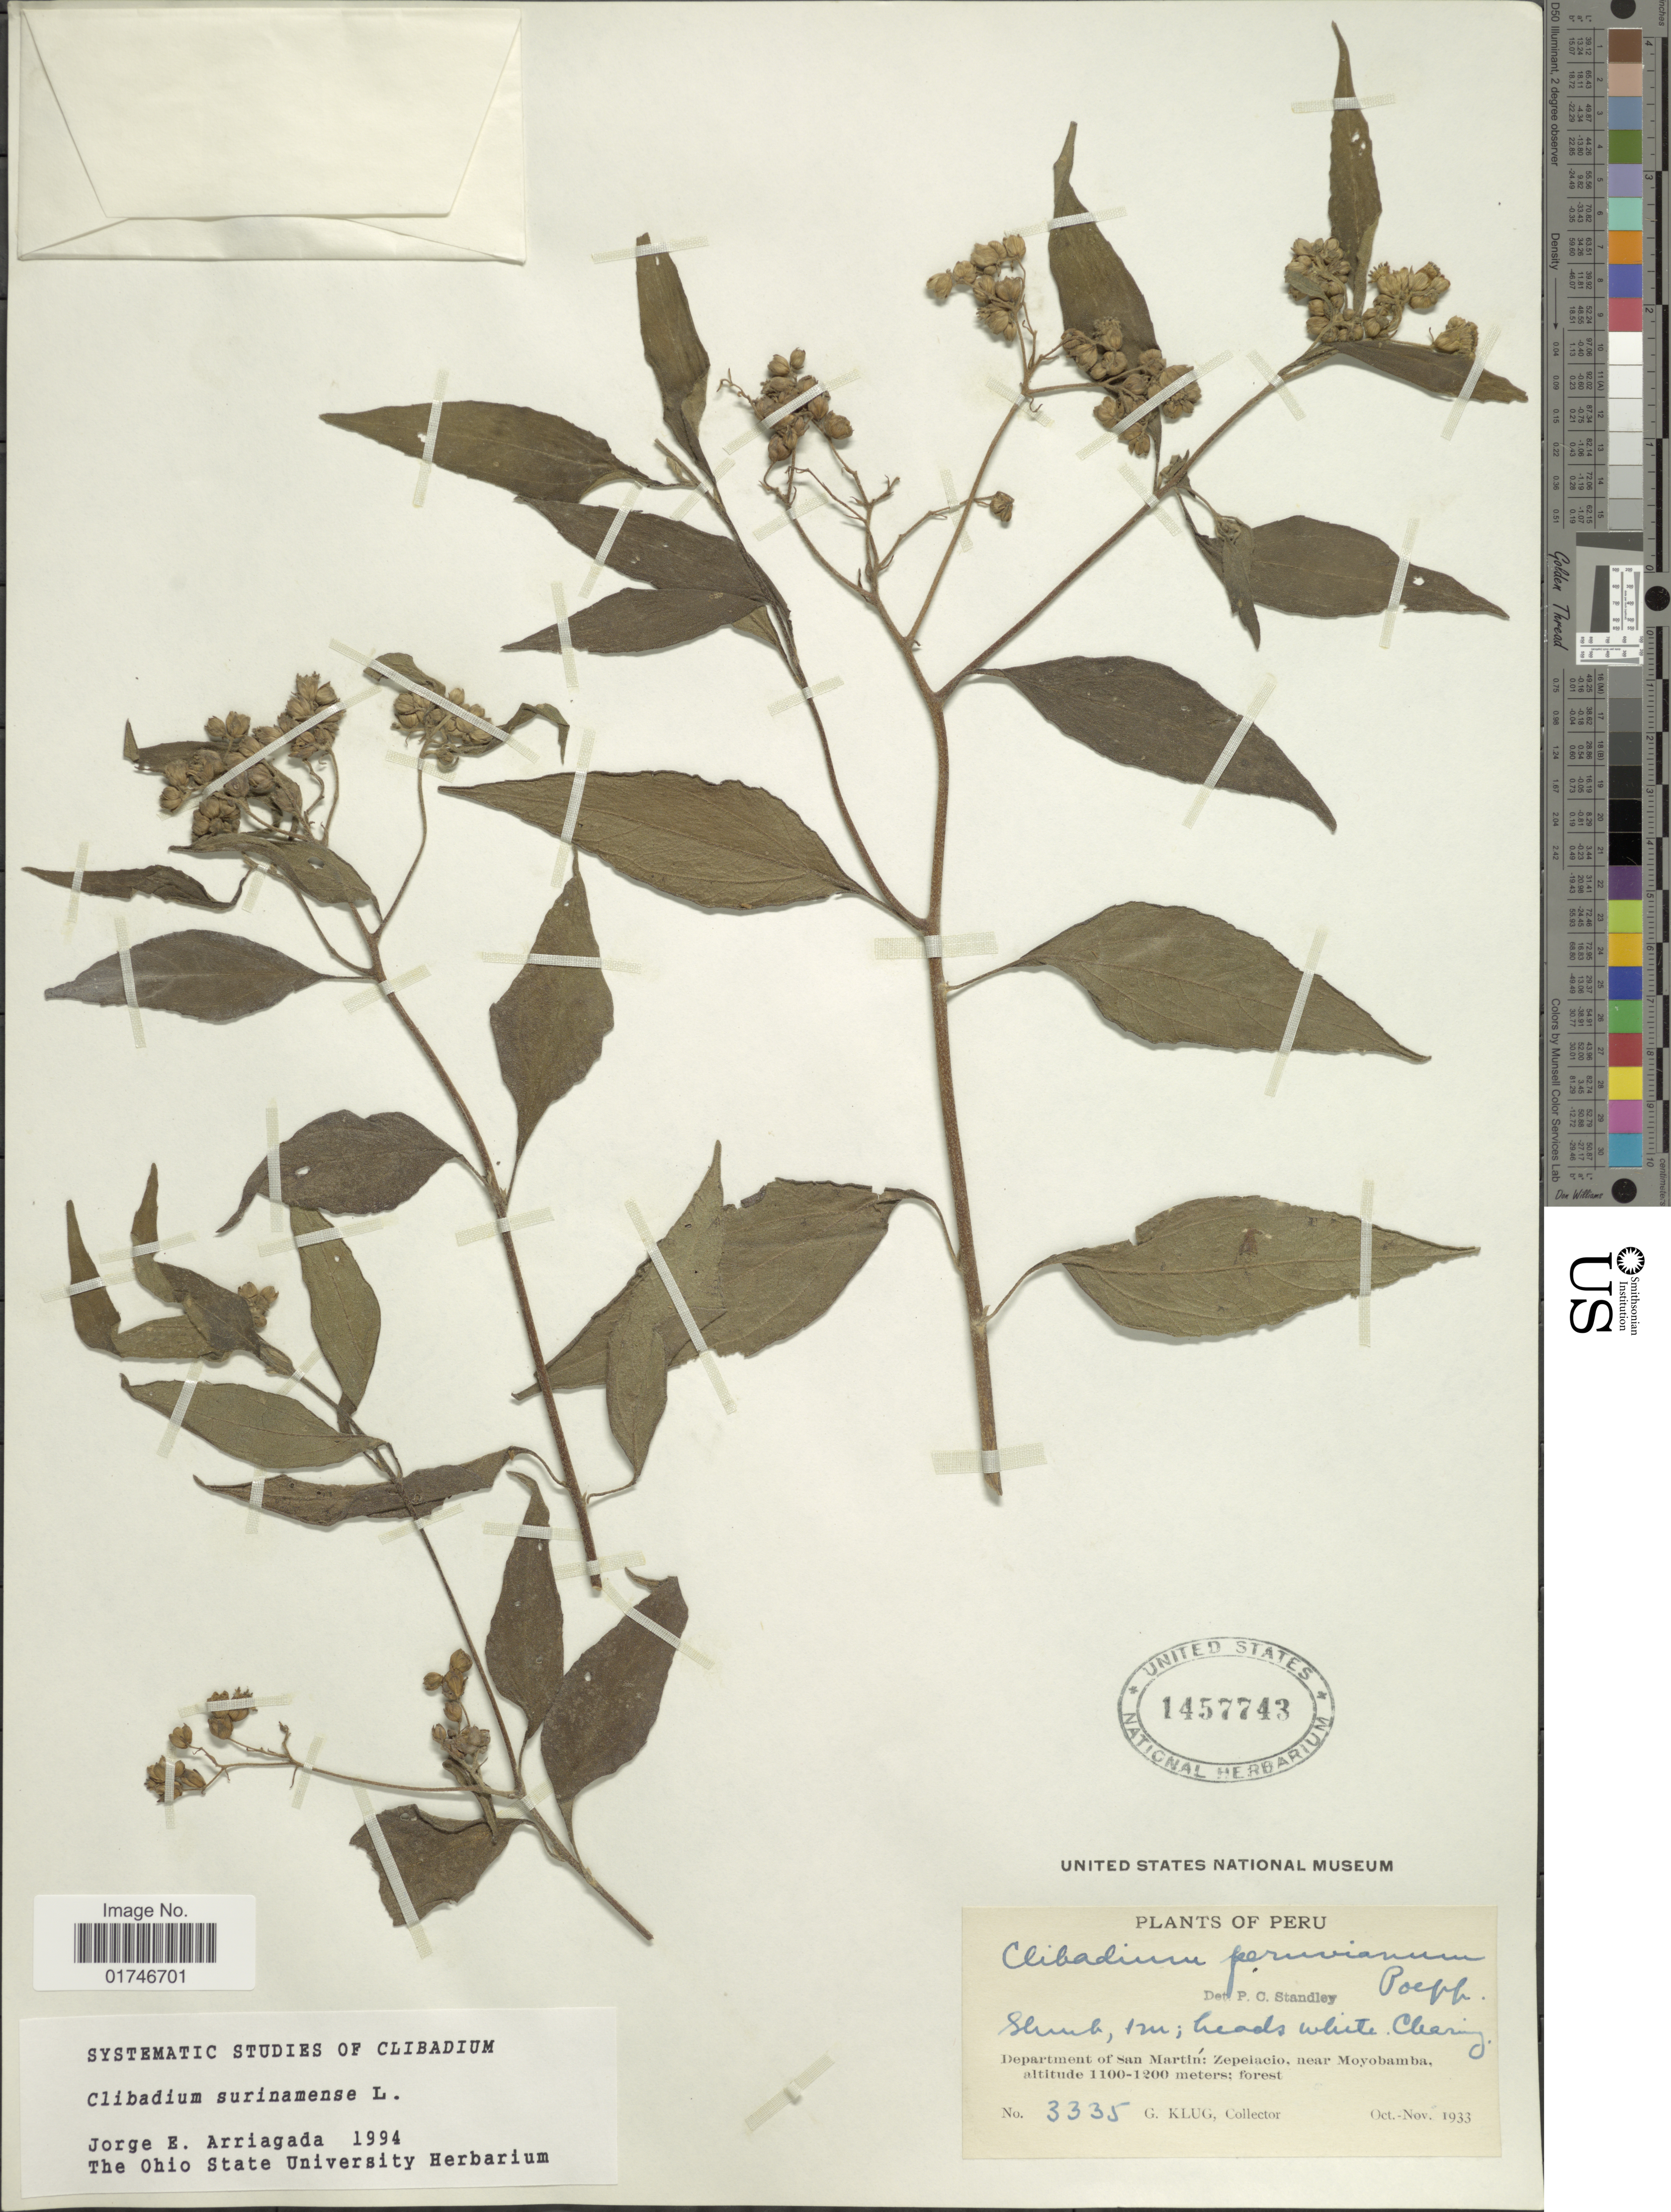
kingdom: Plantae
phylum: Tracheophyta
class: Magnoliopsida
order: Asterales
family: Asteraceae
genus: Clibadium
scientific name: Clibadium peruvianum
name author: Poepp.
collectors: G. Klug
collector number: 3335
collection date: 1933-10/1933-11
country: Peru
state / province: San Martín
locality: Department of San Martín: Zepeiacio, near Moyobamba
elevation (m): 1100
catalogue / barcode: US 1457743